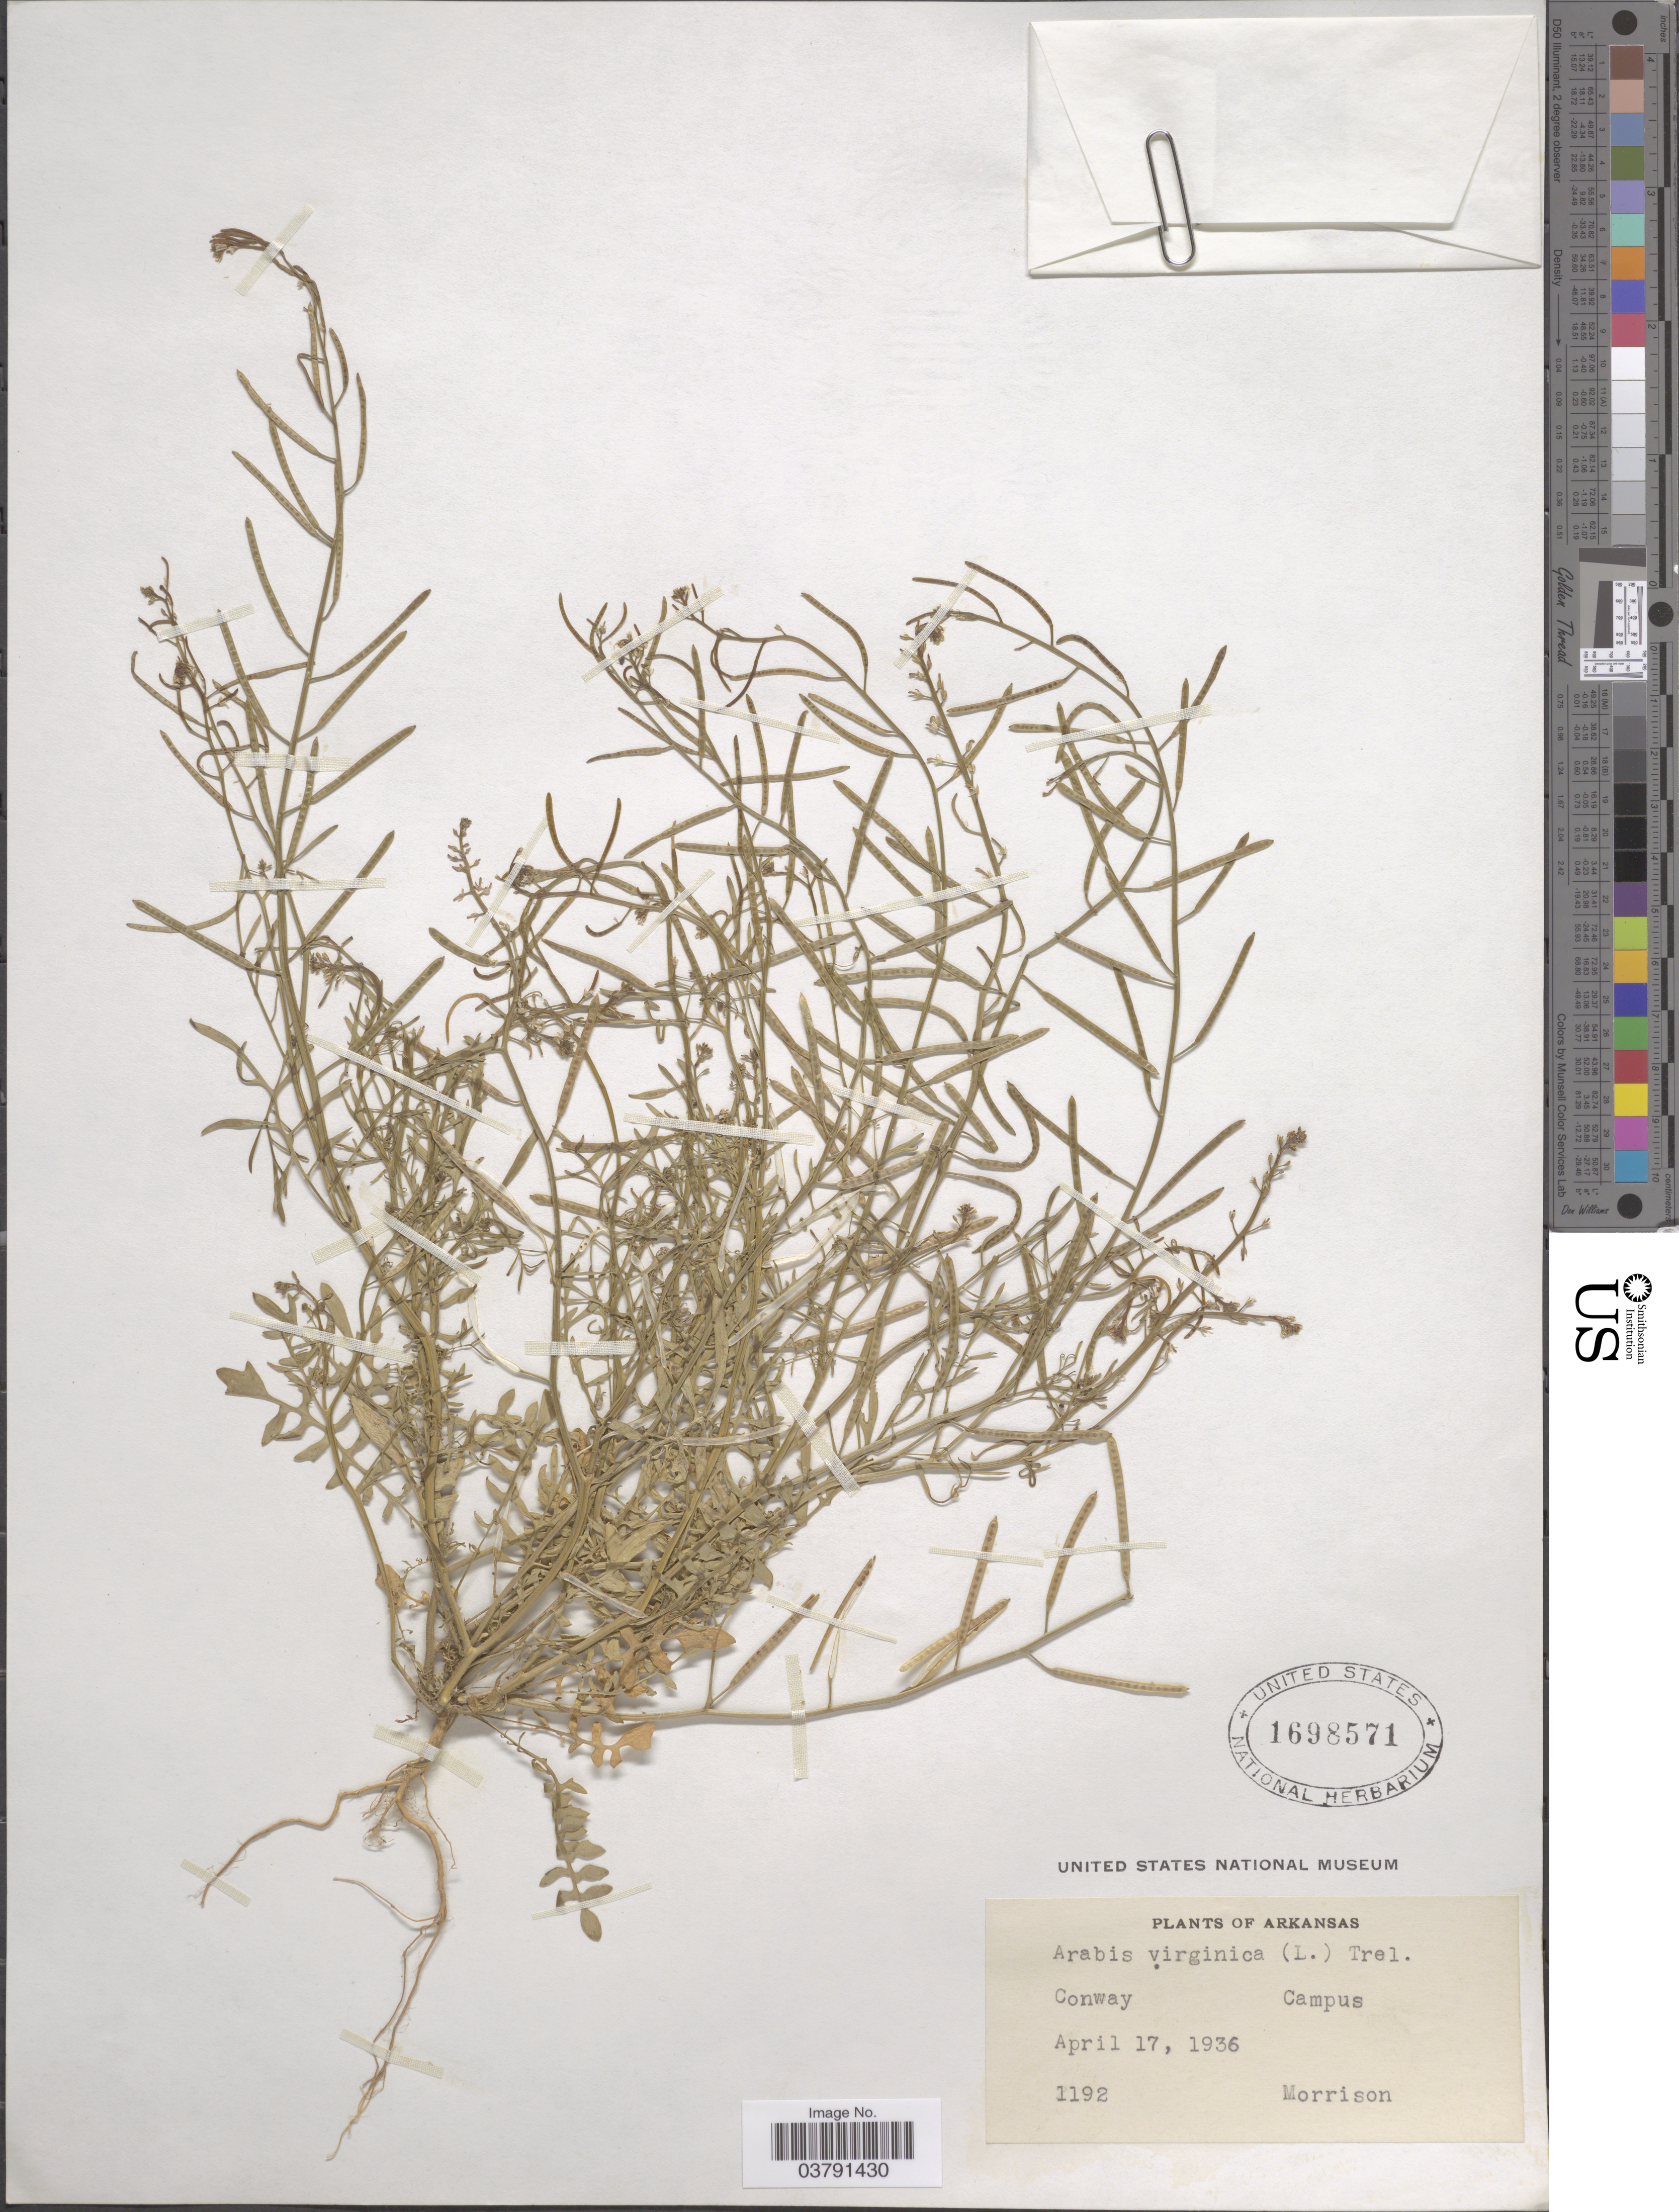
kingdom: Plantae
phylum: Tracheophyta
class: Magnoliopsida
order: Brassicales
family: Brassicaceae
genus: Planodes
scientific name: Planodes virginicum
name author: (L.) Greene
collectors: Morrison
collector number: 1192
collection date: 1936-04-17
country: United States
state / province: Arkansas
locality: Conway, Campus.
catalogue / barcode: US 1698571